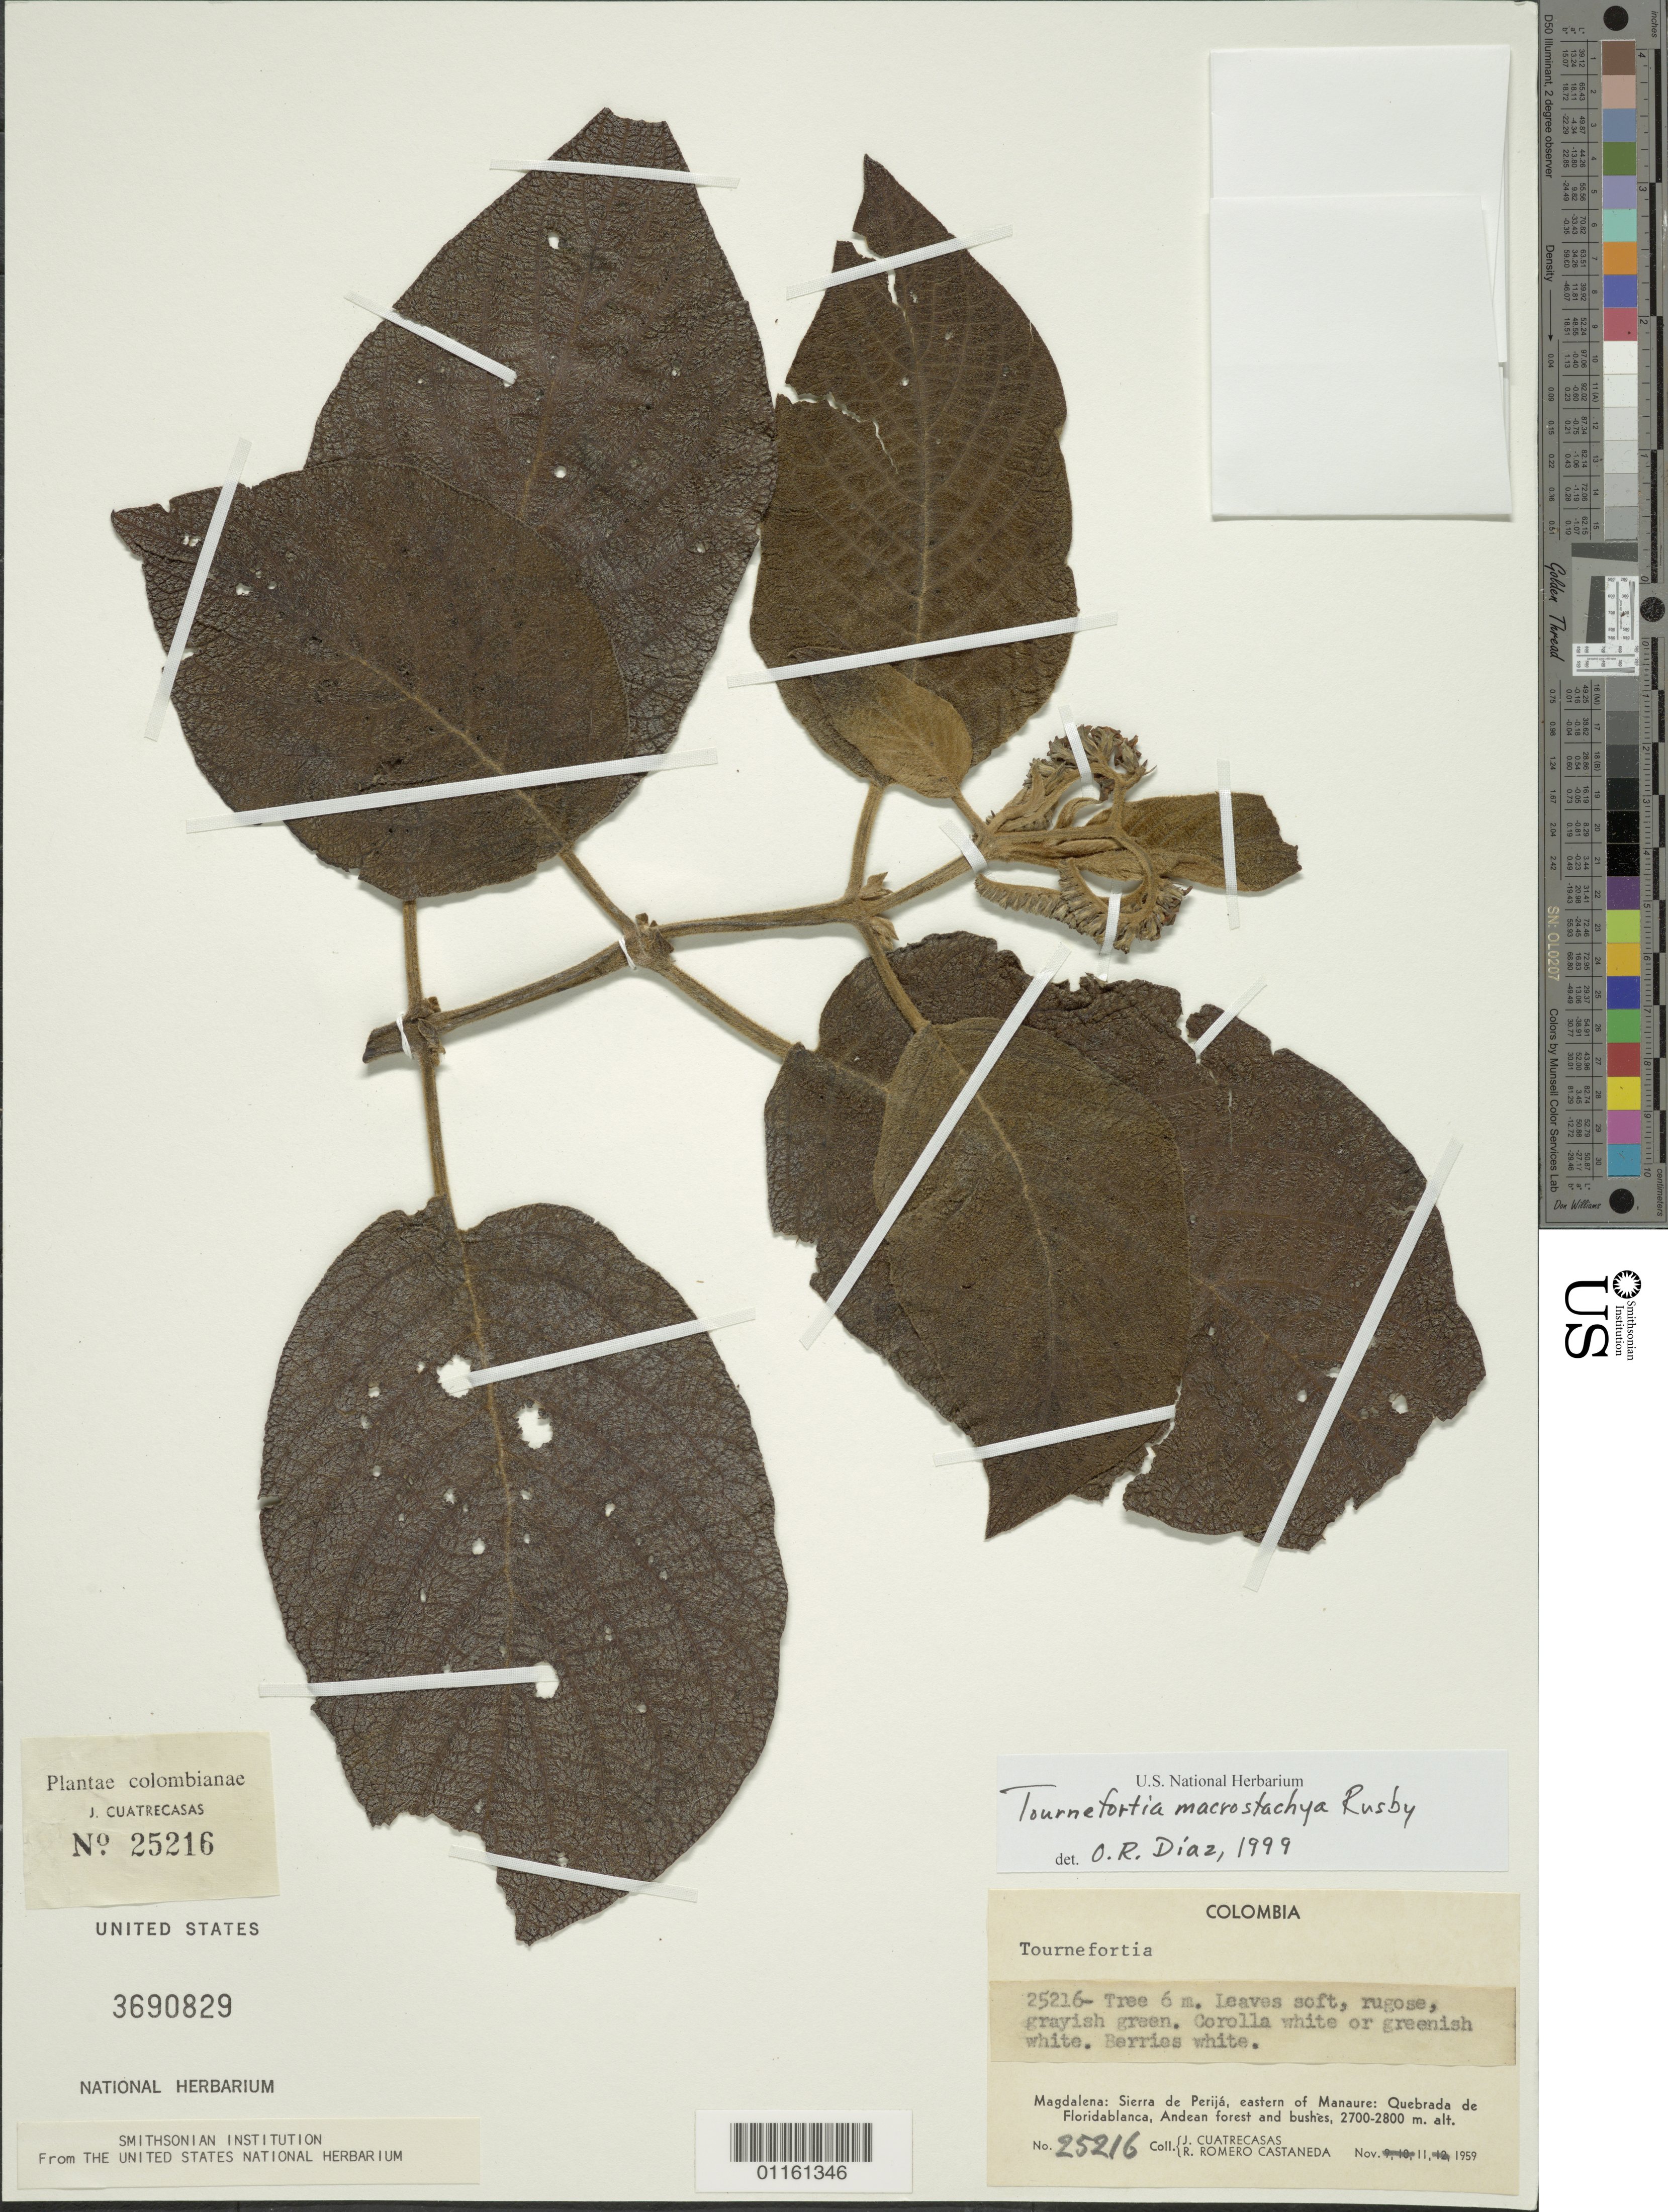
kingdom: Plantae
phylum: Tracheophyta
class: Magnoliopsida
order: Boraginales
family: Heliotropiaceae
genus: Tournefortia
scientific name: Tournefortia sp.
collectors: J. Cuatrecasas & R. Romero Castañeda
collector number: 25216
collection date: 1959-11-11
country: Colombia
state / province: Magdalena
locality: Sierra de Perija, eastern of Manaure: Quebrada de Floridablanca, Andean forest and bushes.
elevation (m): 2700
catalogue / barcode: US 3690829